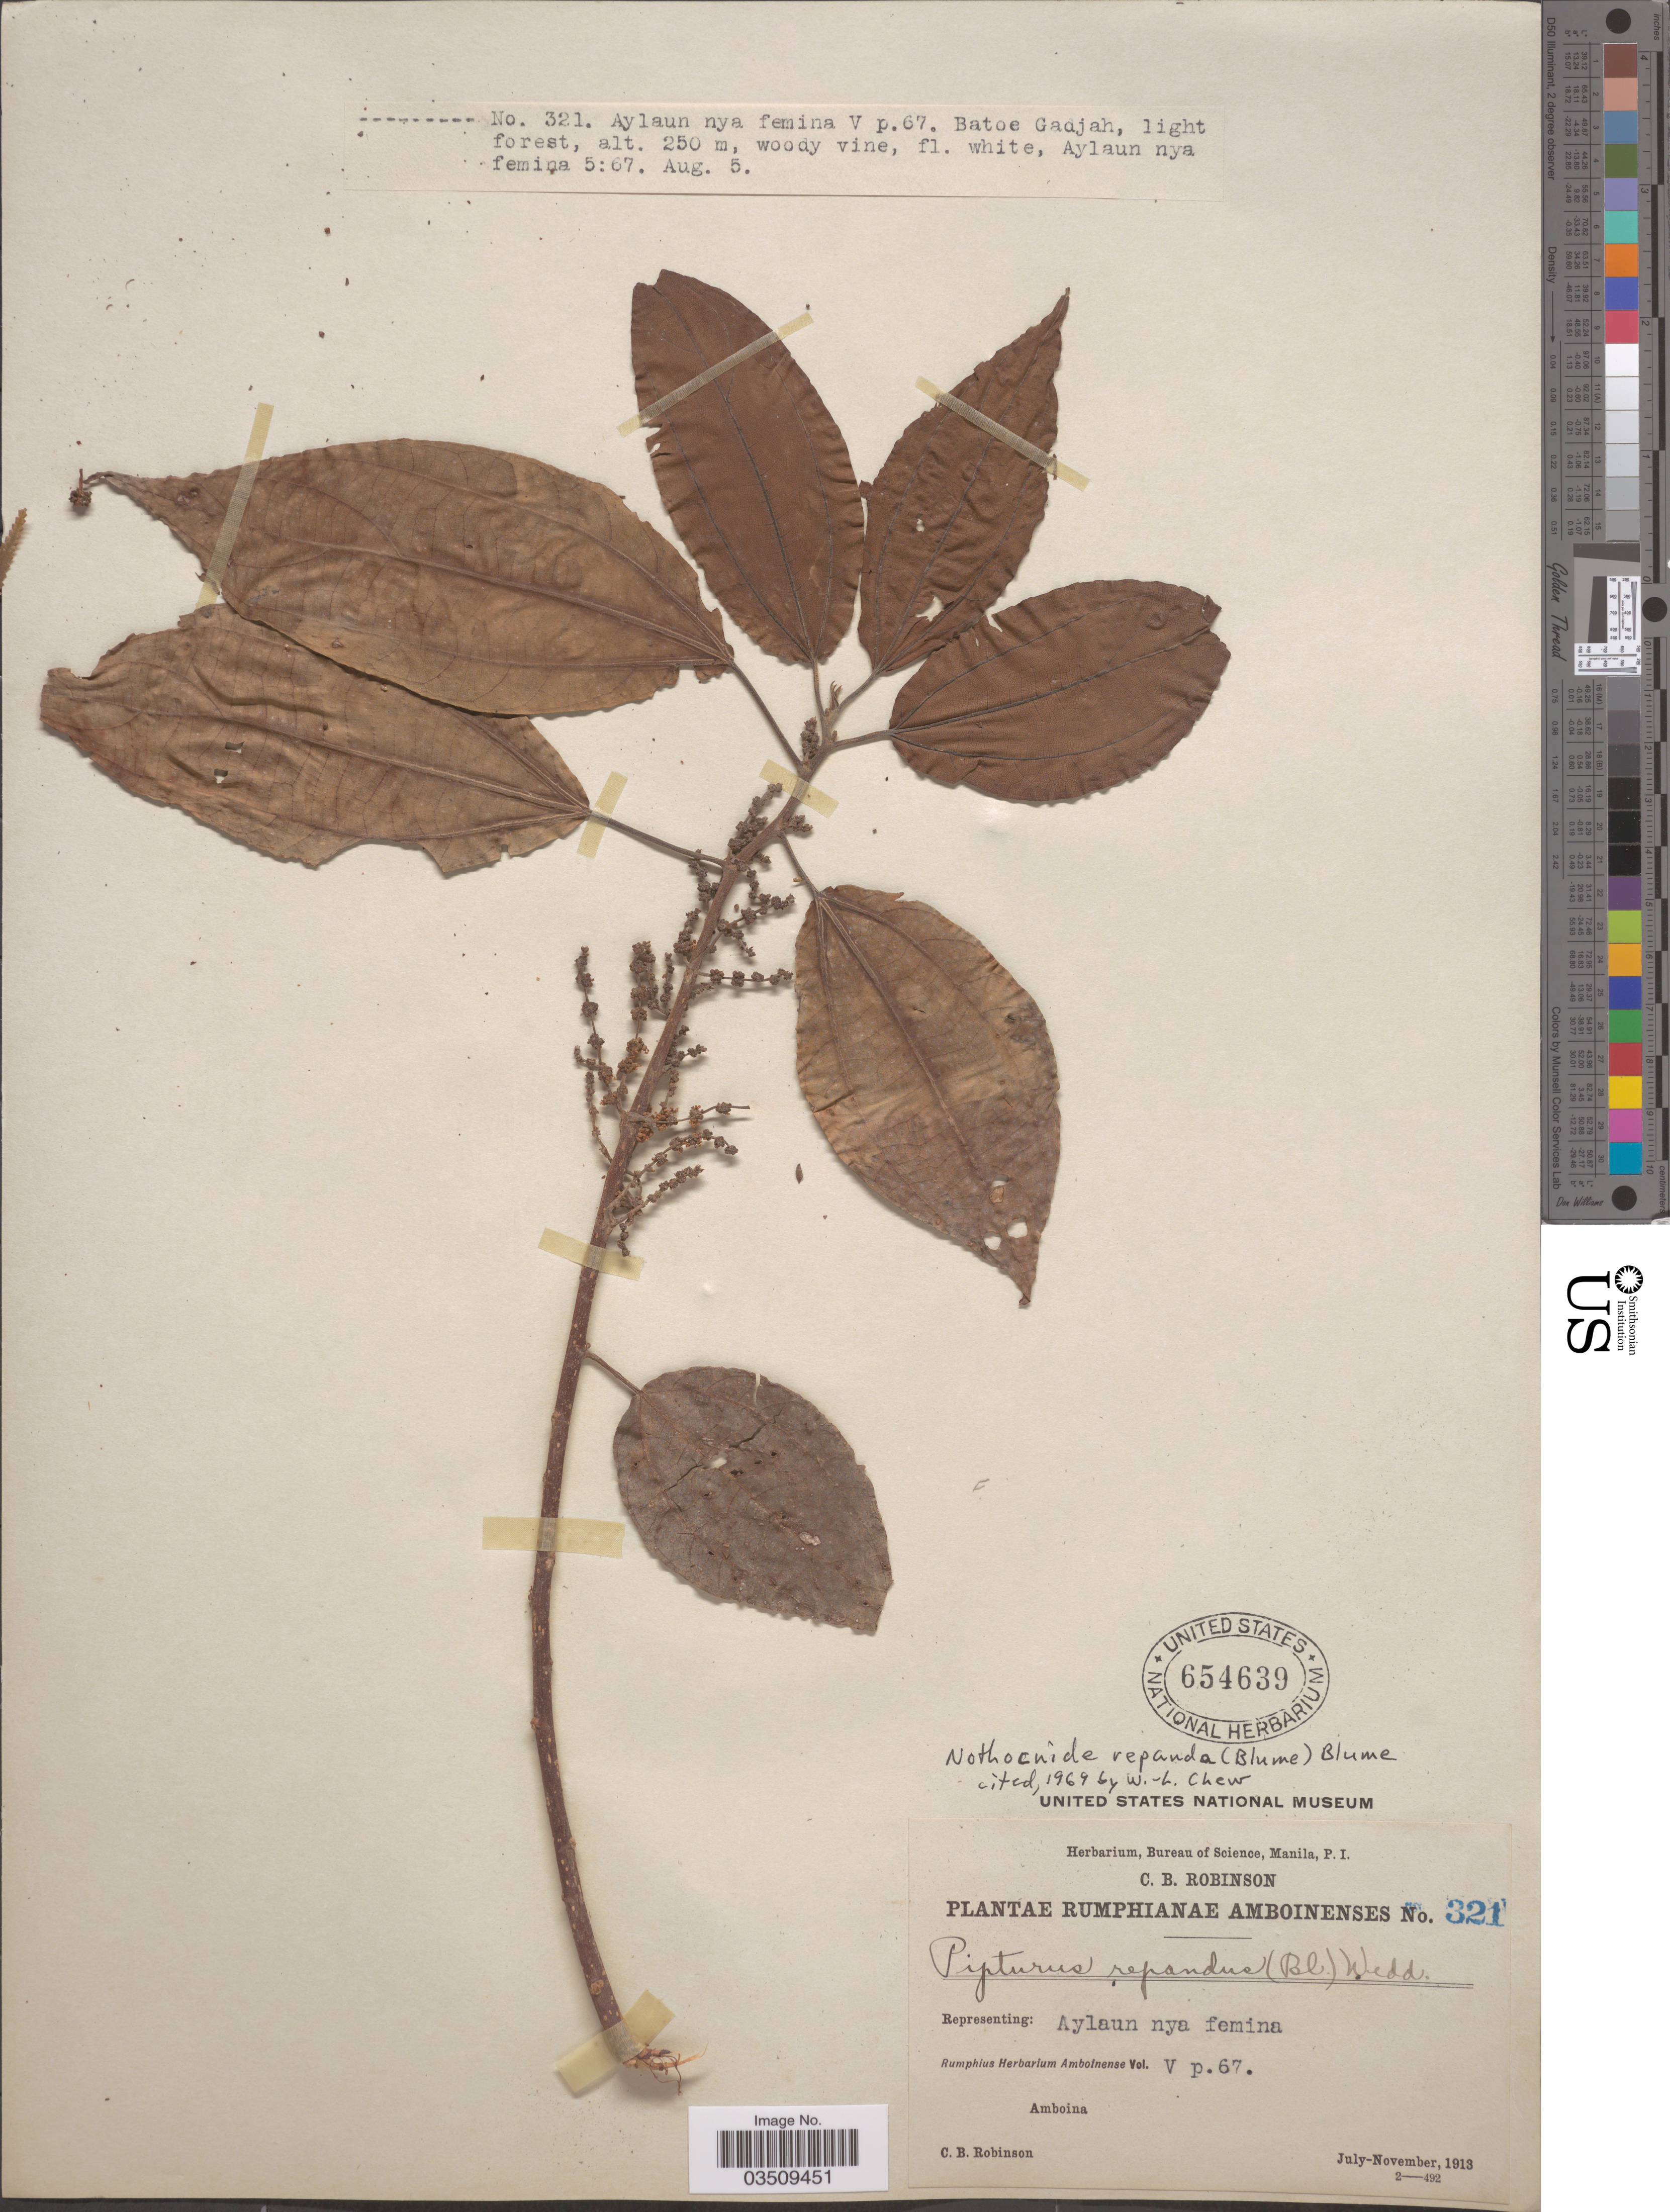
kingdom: Plantae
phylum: Tracheophyta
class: Magnoliopsida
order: Rosales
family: Urticaceae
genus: Nothocnide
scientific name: Nothocnide repanda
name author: (Blume) Blume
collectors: C. Robinson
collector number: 321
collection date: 1913-08-05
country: Indonesia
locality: Amboina, Batoe Gadjah.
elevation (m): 250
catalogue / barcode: US 654639